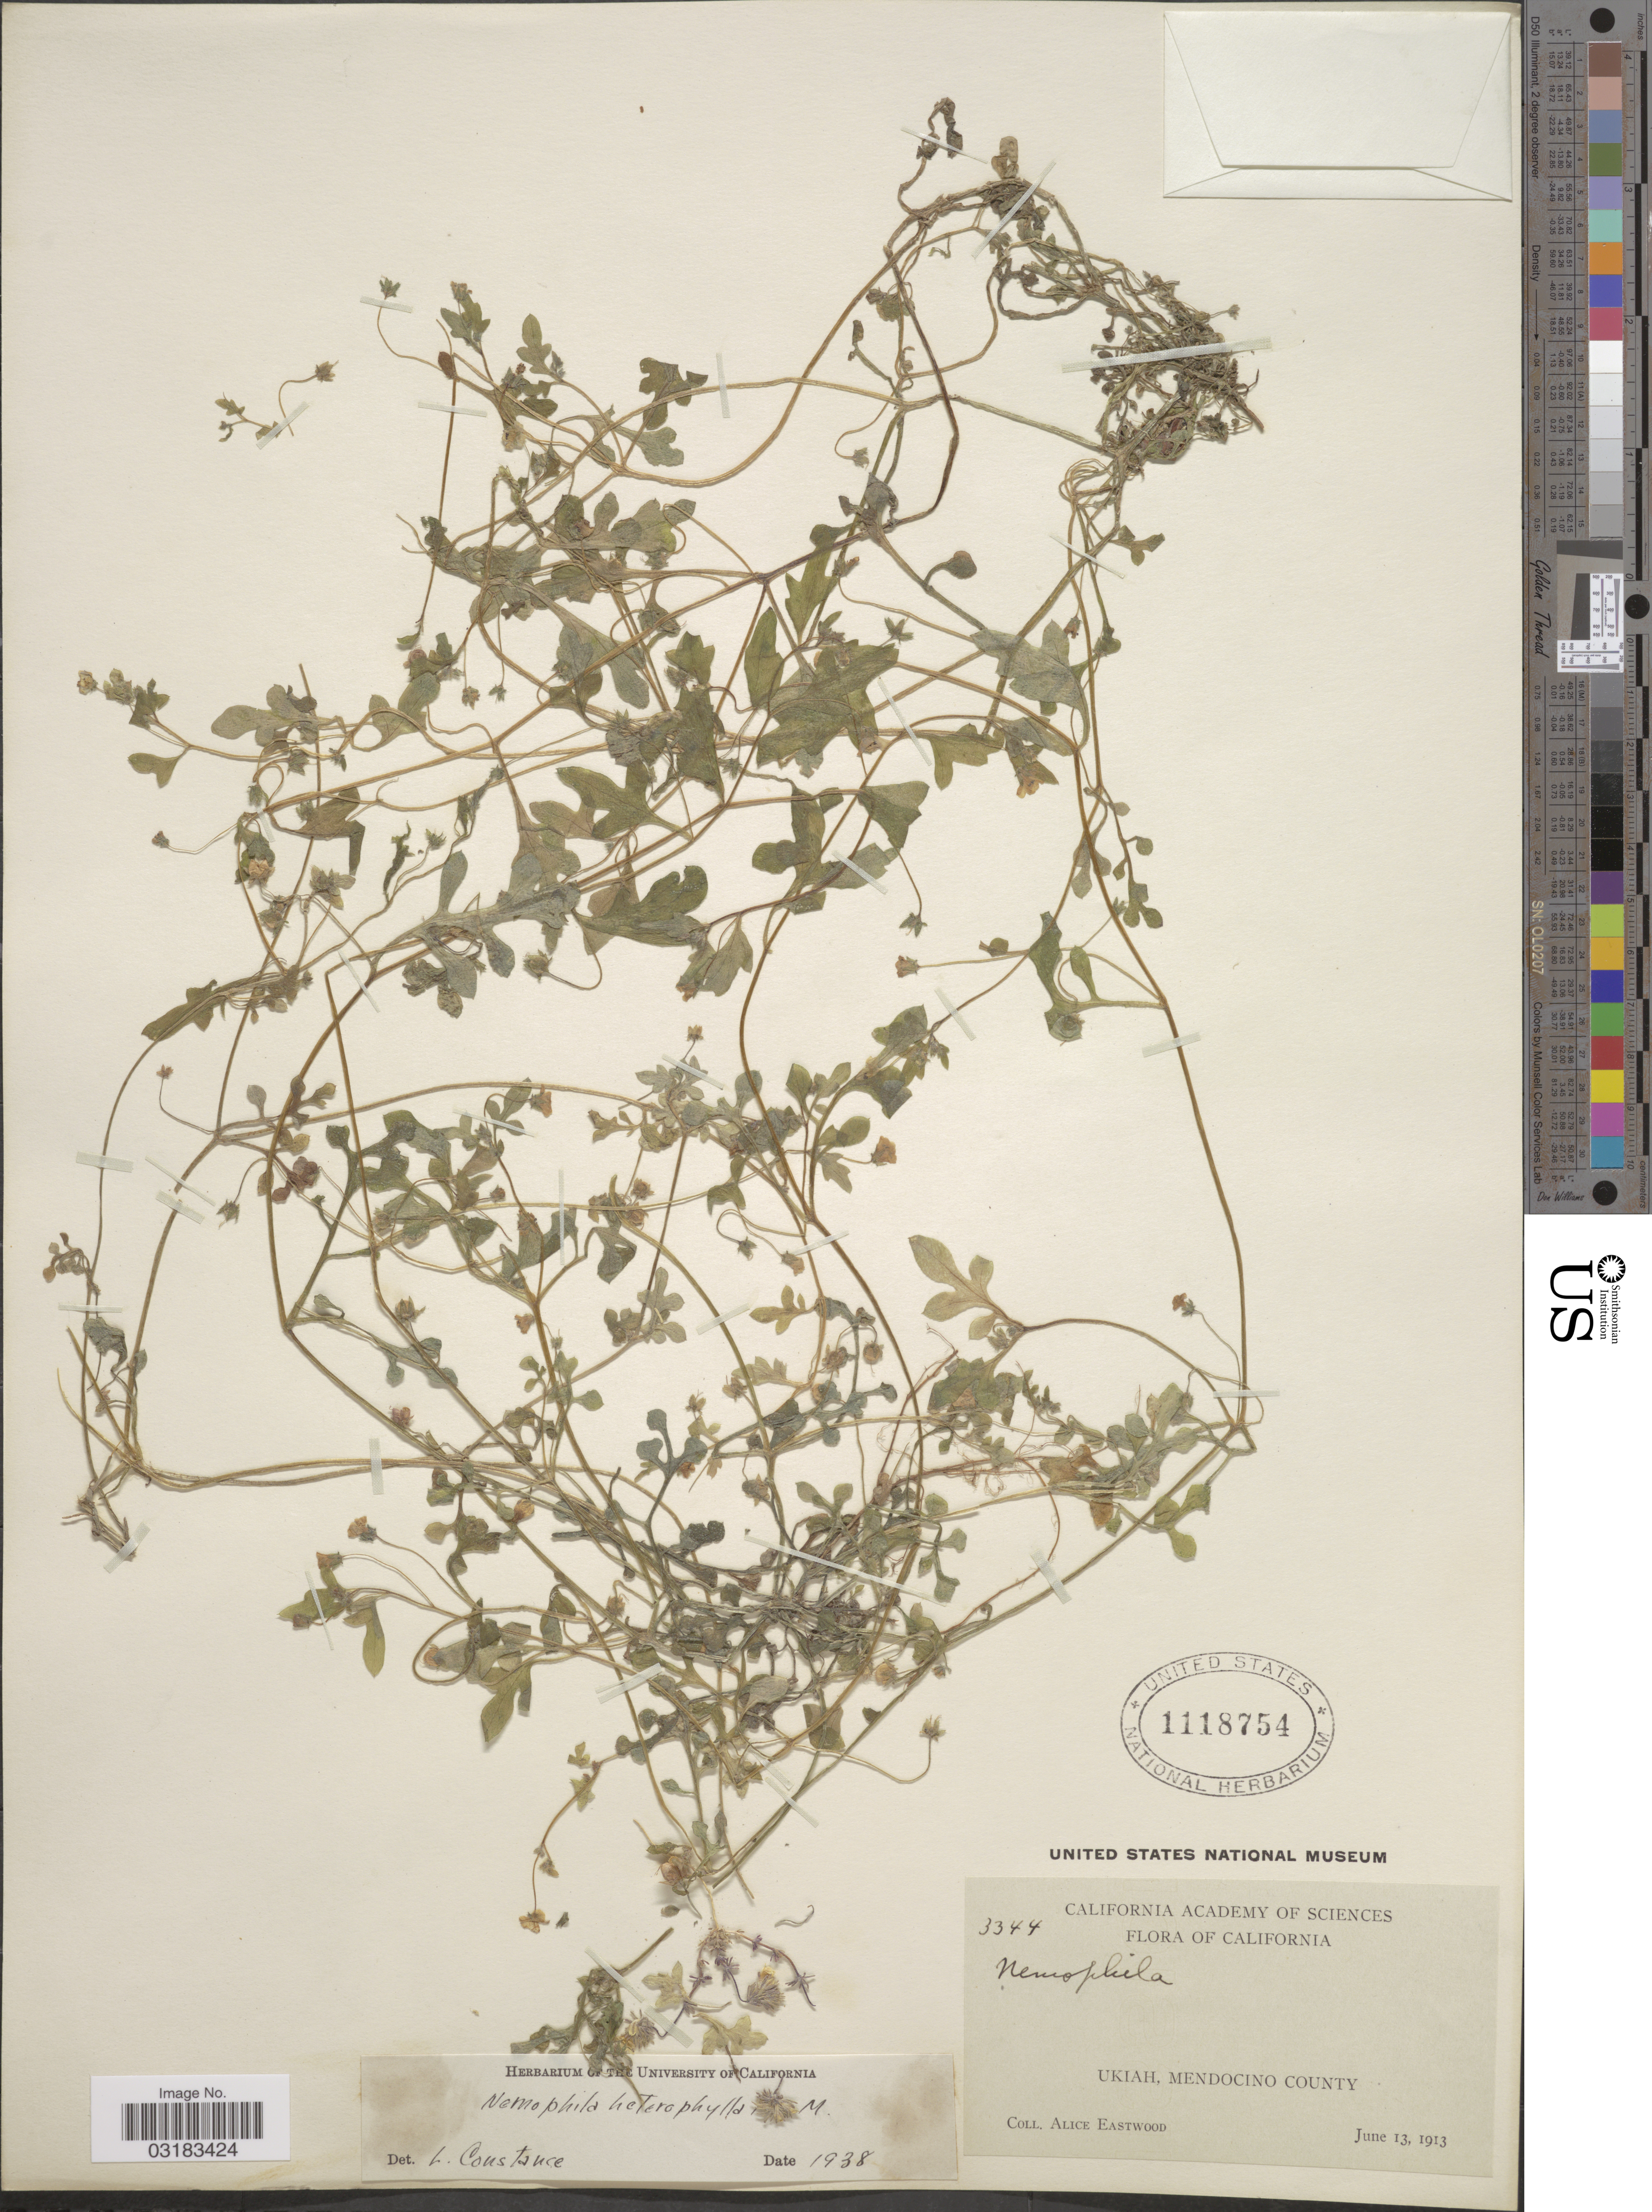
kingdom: Plantae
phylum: Tracheophyta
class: Magnoliopsida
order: Boraginales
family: Hydrophyllaceae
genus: Nemophila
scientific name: Nemophila heterophylla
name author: Fisch. & C.A. Mey.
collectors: A. Eastwood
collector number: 3344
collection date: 1913-06-13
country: United States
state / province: California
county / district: Mendocino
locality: Ukiah, Mendocino County.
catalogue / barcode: US 1118754